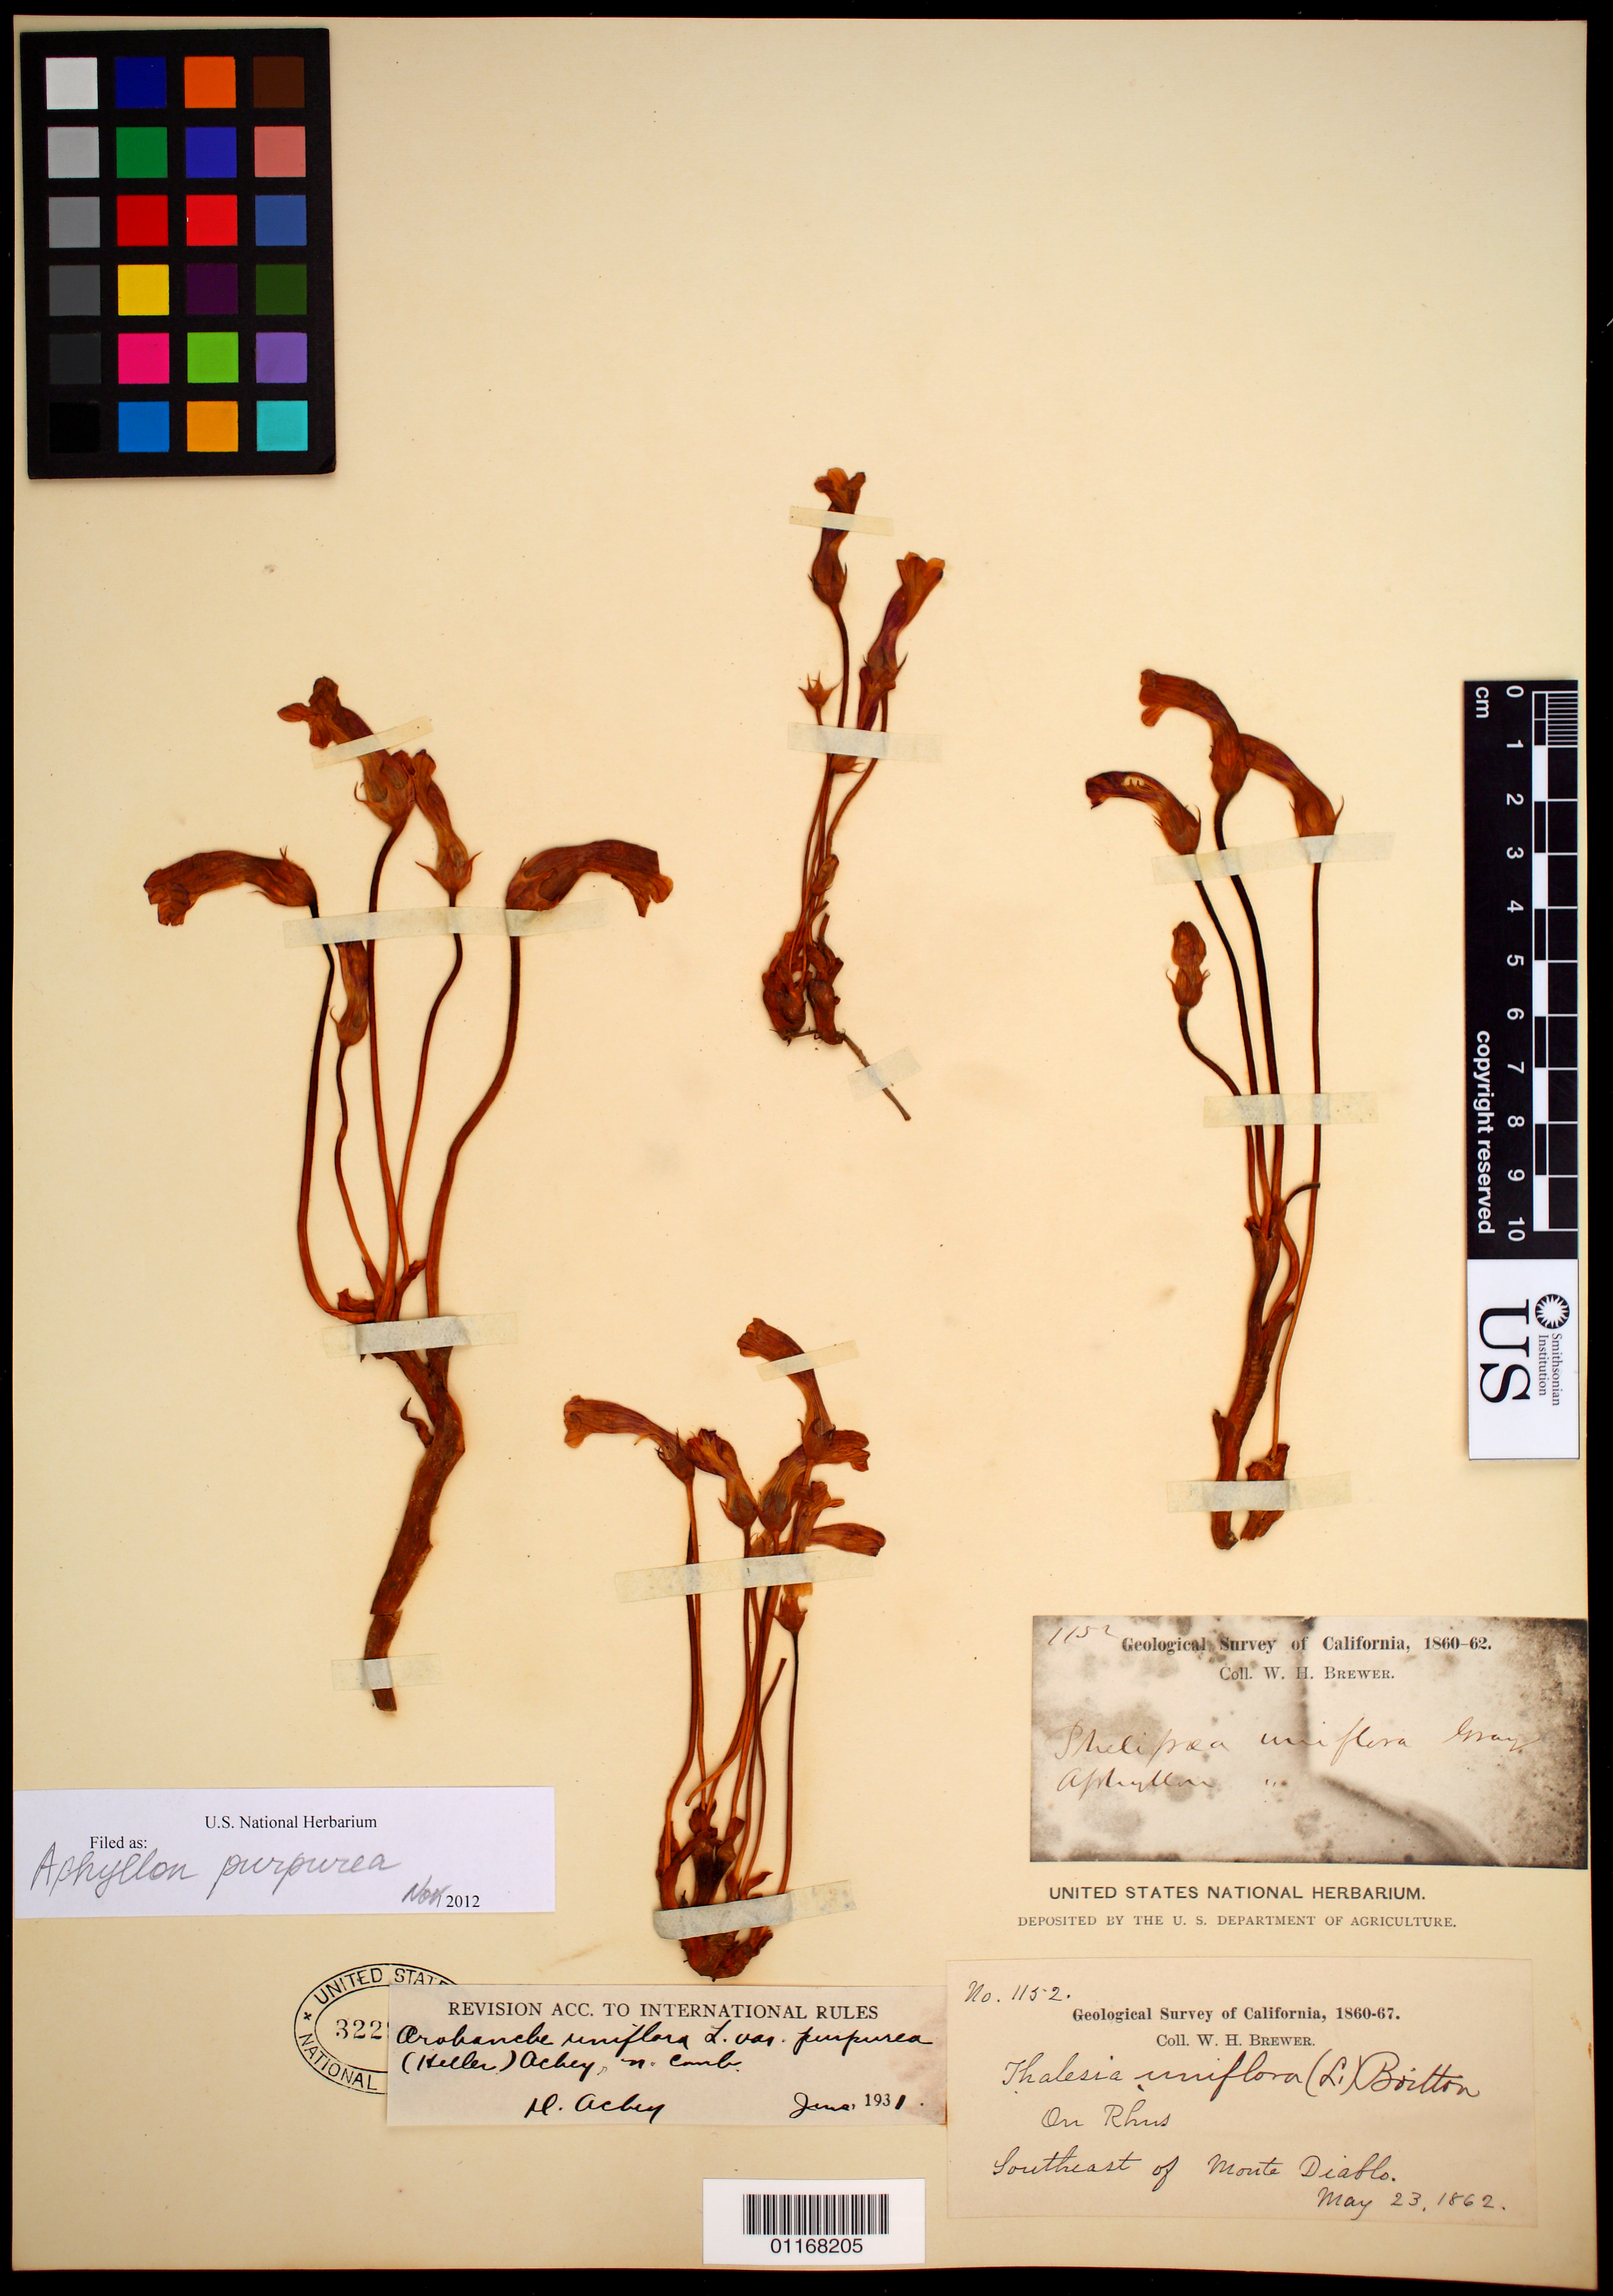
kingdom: Plantae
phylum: Tracheophyta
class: Magnoliopsida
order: Lamiales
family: Orobanchaceae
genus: Aphyllon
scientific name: Aphyllon purpureum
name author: (A. Heller) Holub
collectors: W. H. Brewer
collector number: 1152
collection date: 1862-05-23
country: United States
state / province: California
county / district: Contra Costa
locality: Southeast of Monte Diablo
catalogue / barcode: US 322834